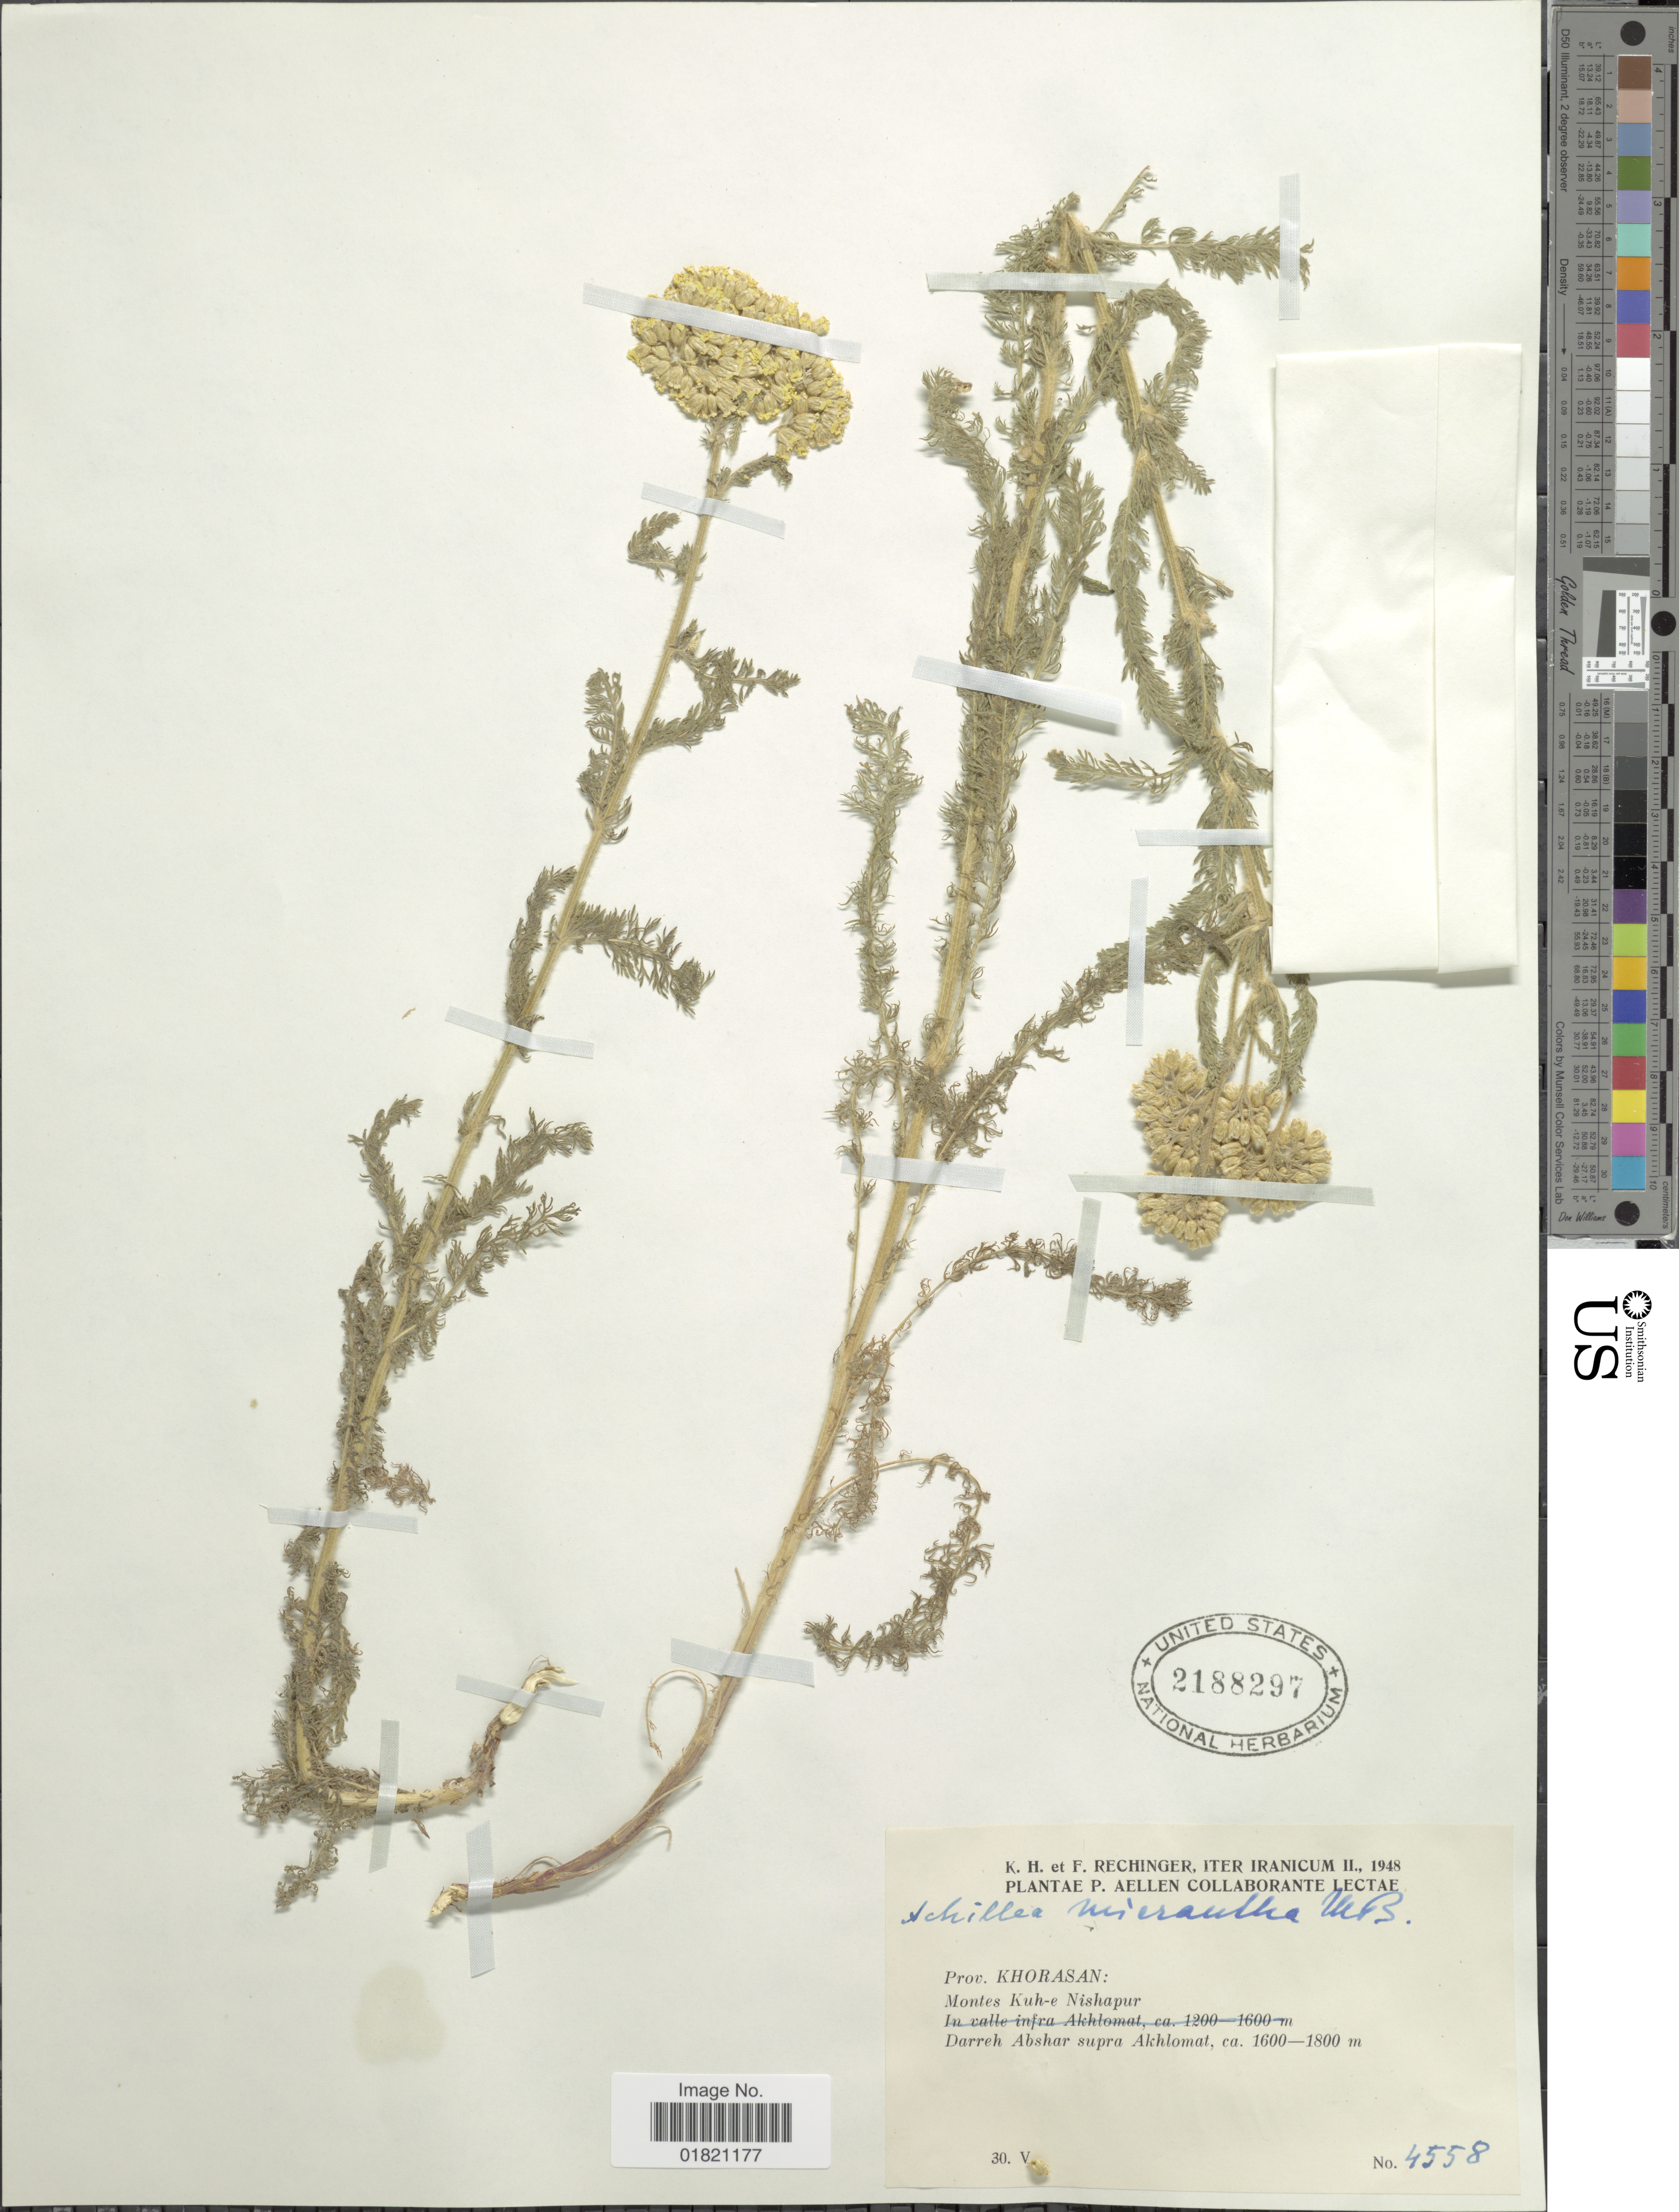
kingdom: Plantae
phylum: Tracheophyta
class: Magnoliopsida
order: Asterales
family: Asteraceae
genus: Achillea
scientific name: Achillea micrantha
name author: M. Bieb.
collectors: P. Aellen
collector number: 4558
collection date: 1948-05-30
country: Iran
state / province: Khorasan [obsolete]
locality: Montes Kuh-e Nishapur. Darreh Abshar supra Akhlomat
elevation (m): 1600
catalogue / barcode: US 2188297